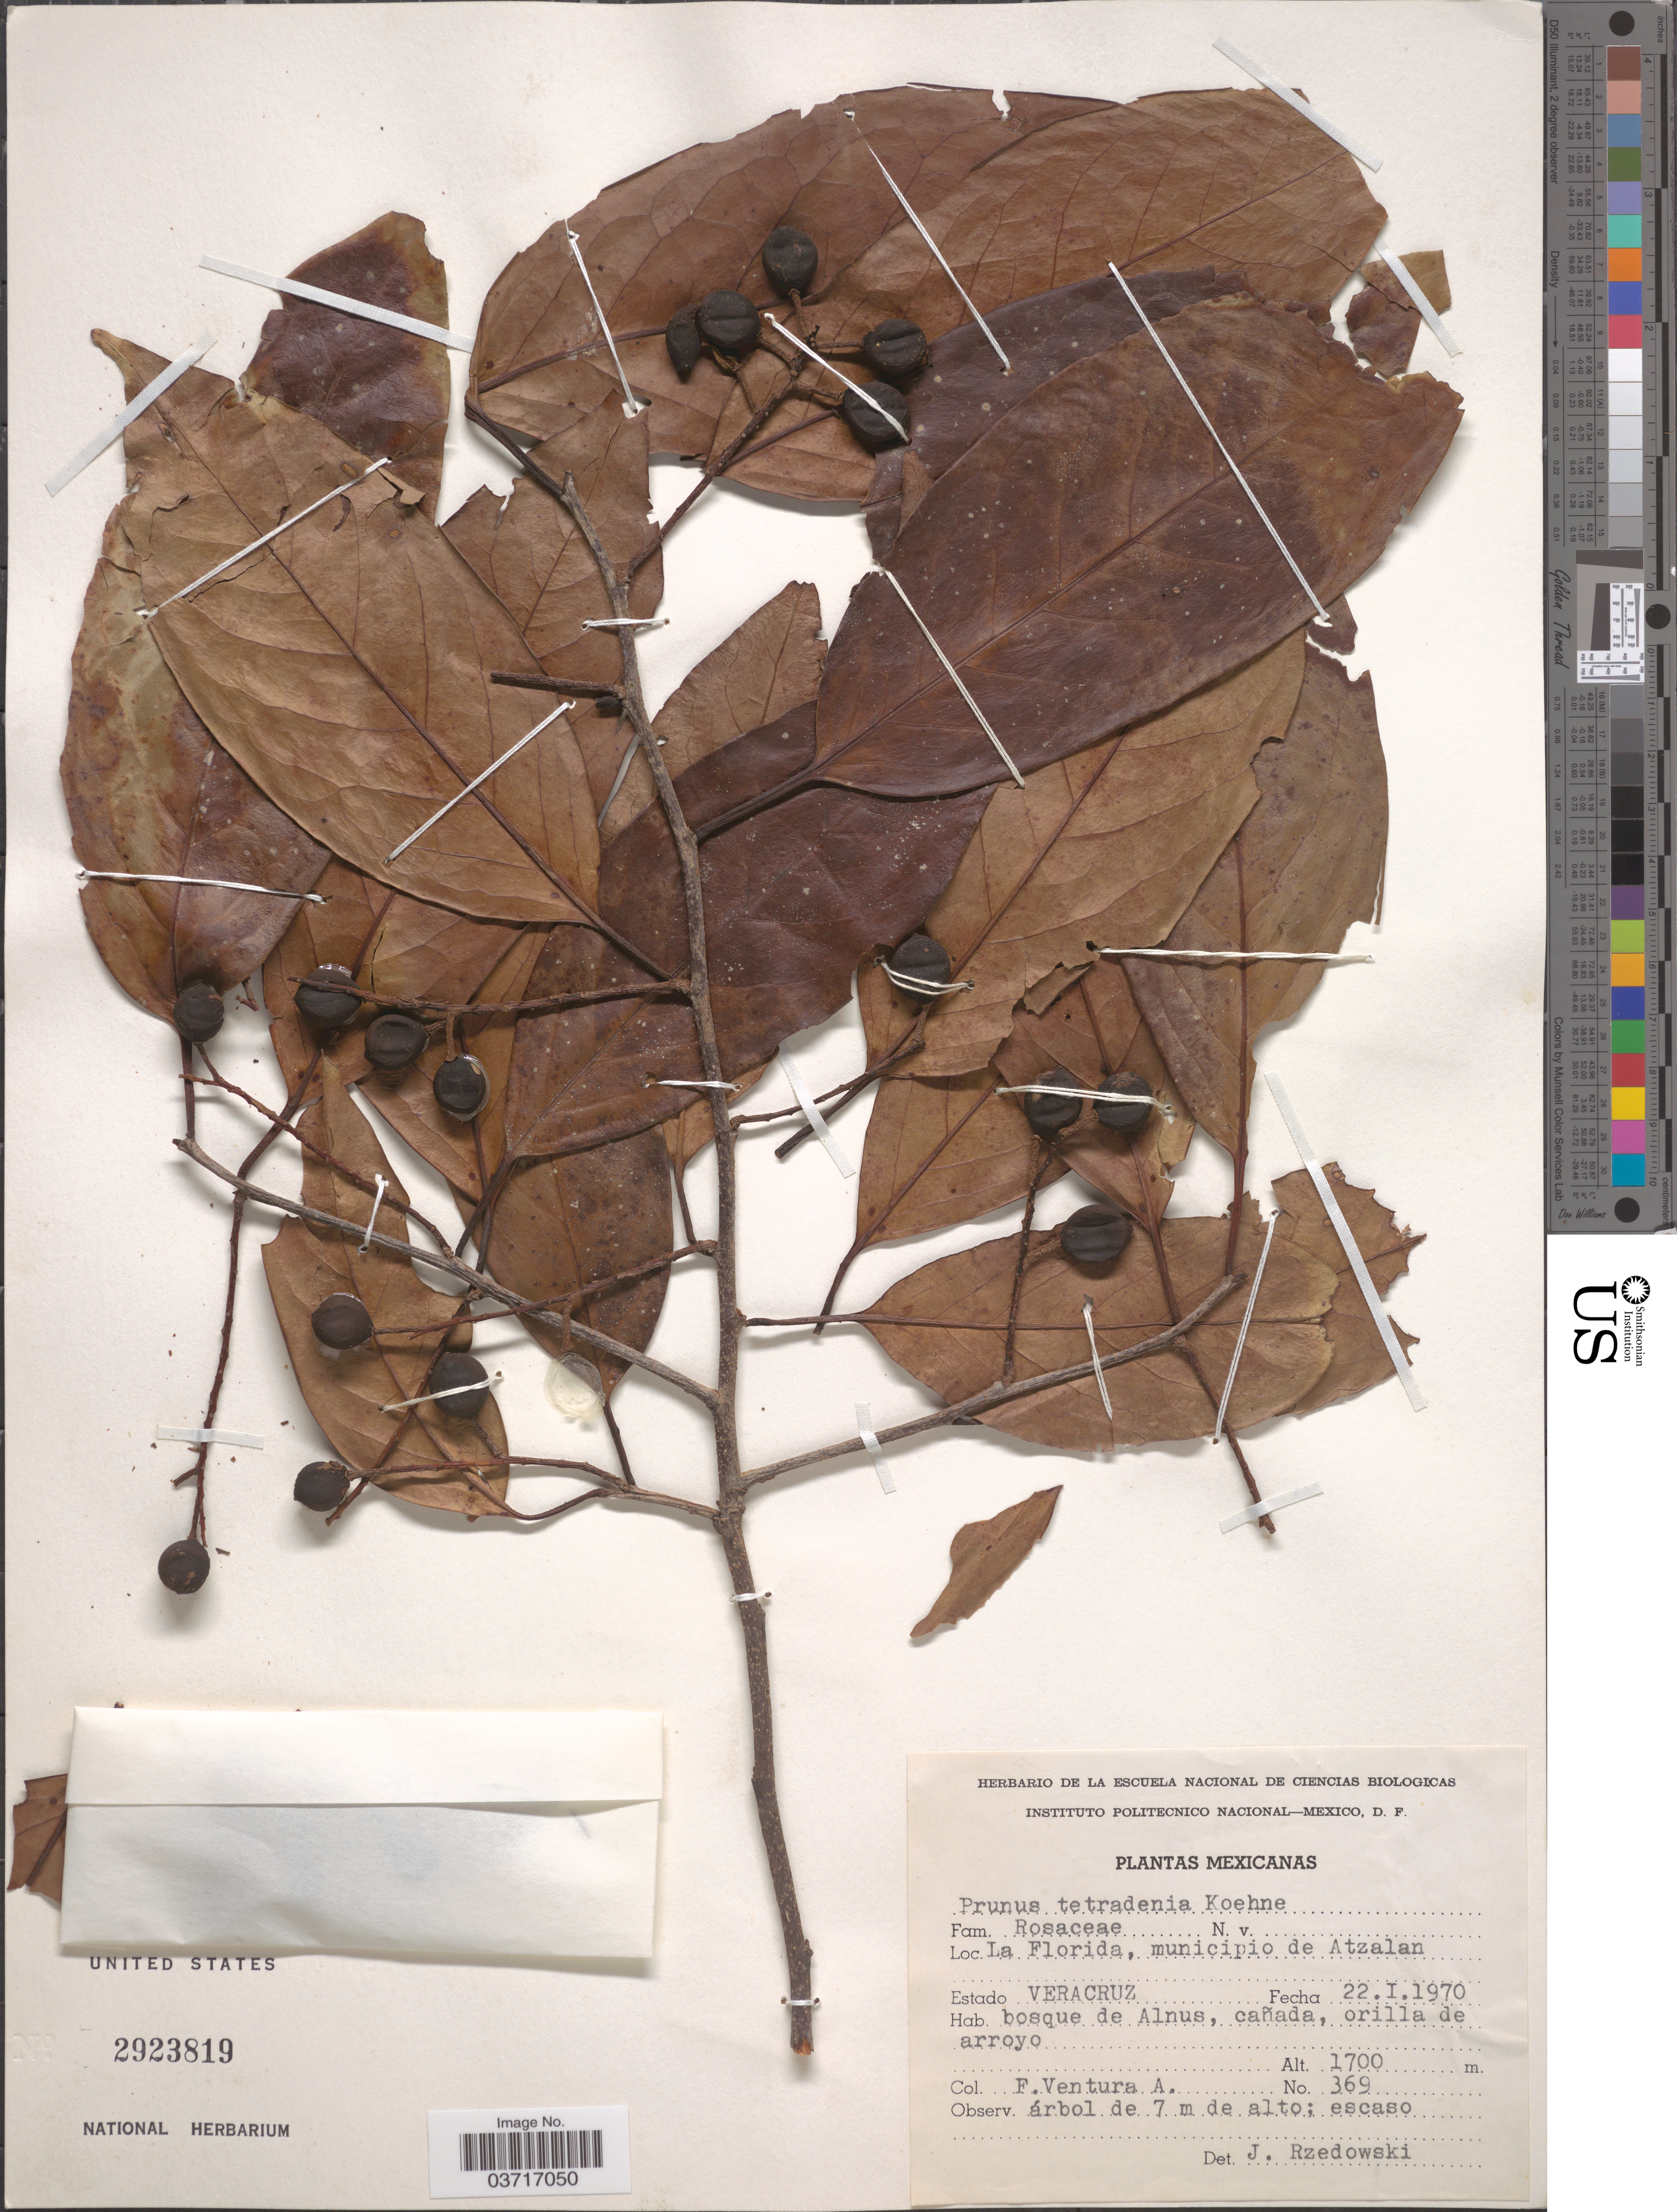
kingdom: Plantae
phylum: Tracheophyta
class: Magnoliopsida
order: Rosales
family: Rosaceae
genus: Prunus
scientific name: Prunus tetradenia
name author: Koehne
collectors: F. Ventura A.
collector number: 369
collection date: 1970-01-22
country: Mexico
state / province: Veracruz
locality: La Florida, municipio de Atzalan.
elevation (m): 1700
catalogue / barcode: US 2923819